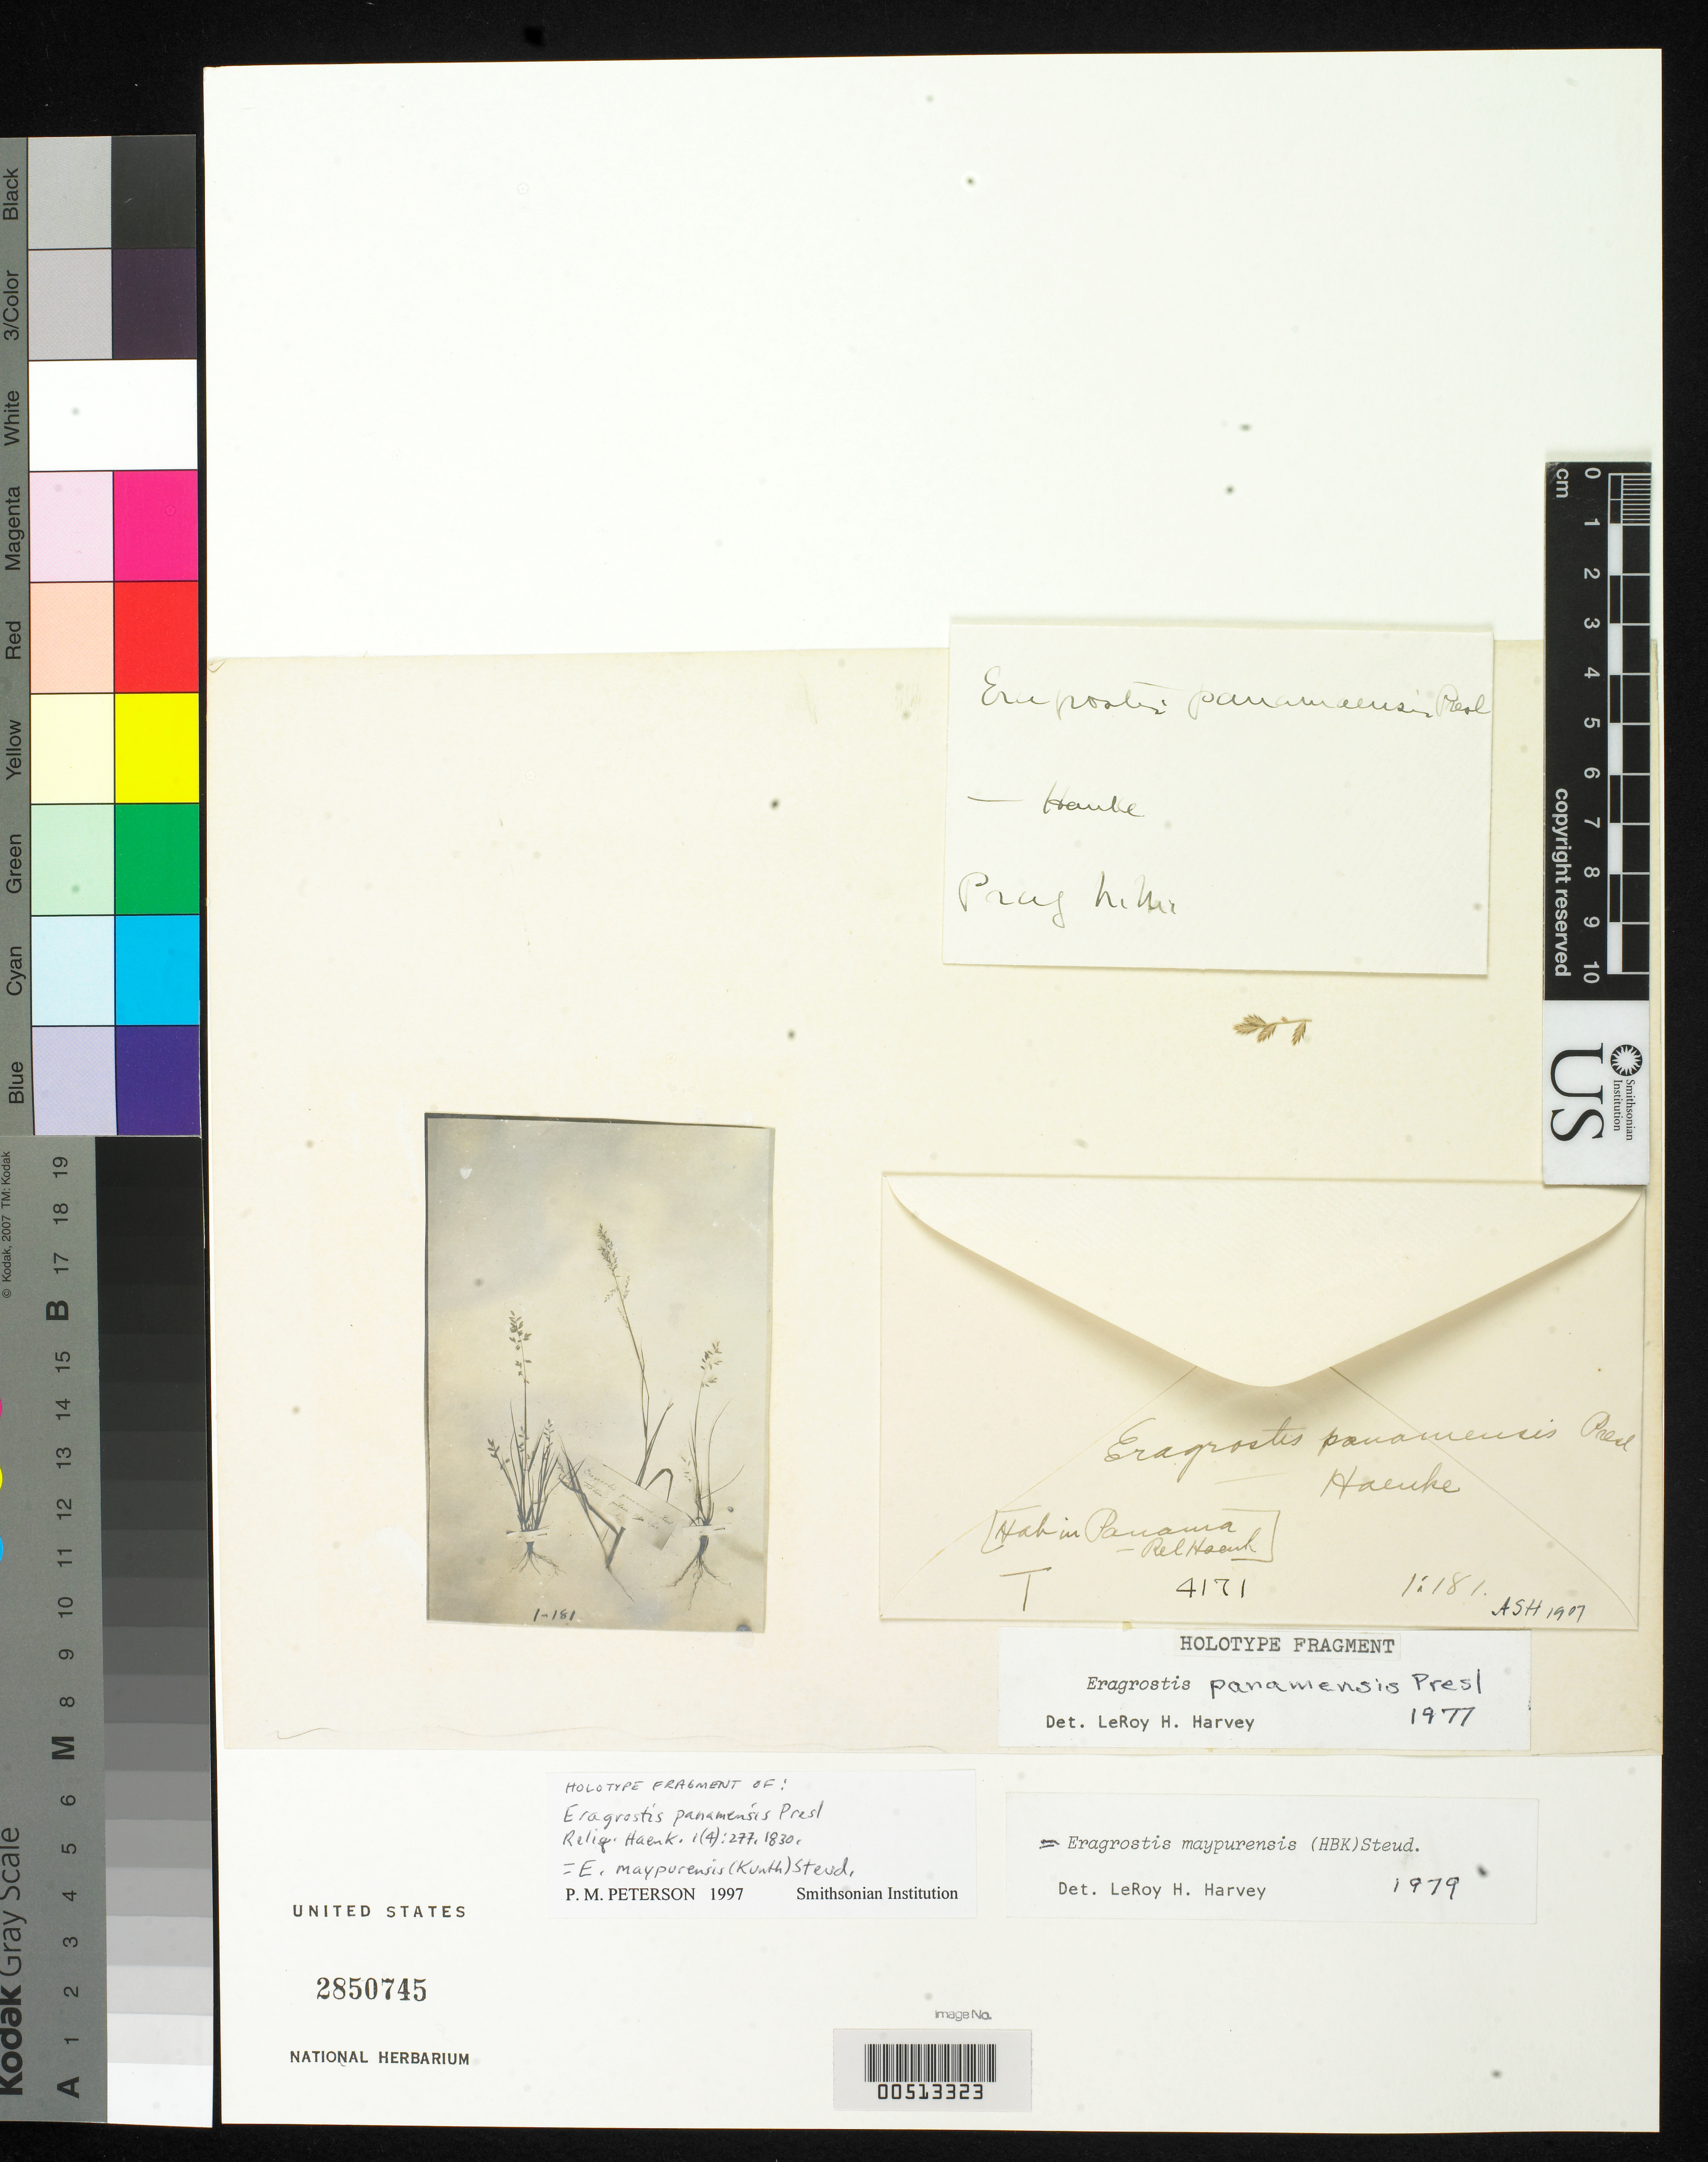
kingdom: Plantae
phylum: Tracheophyta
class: Liliopsida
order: Poales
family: Poaceae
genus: Eragrostis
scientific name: Eragrostis panamensis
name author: J. Presl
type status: Type Fragment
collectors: T. P. X. Haenke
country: Panama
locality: NW of Boquete towards Parque Nacional Volcan Baru.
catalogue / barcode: US 2850745